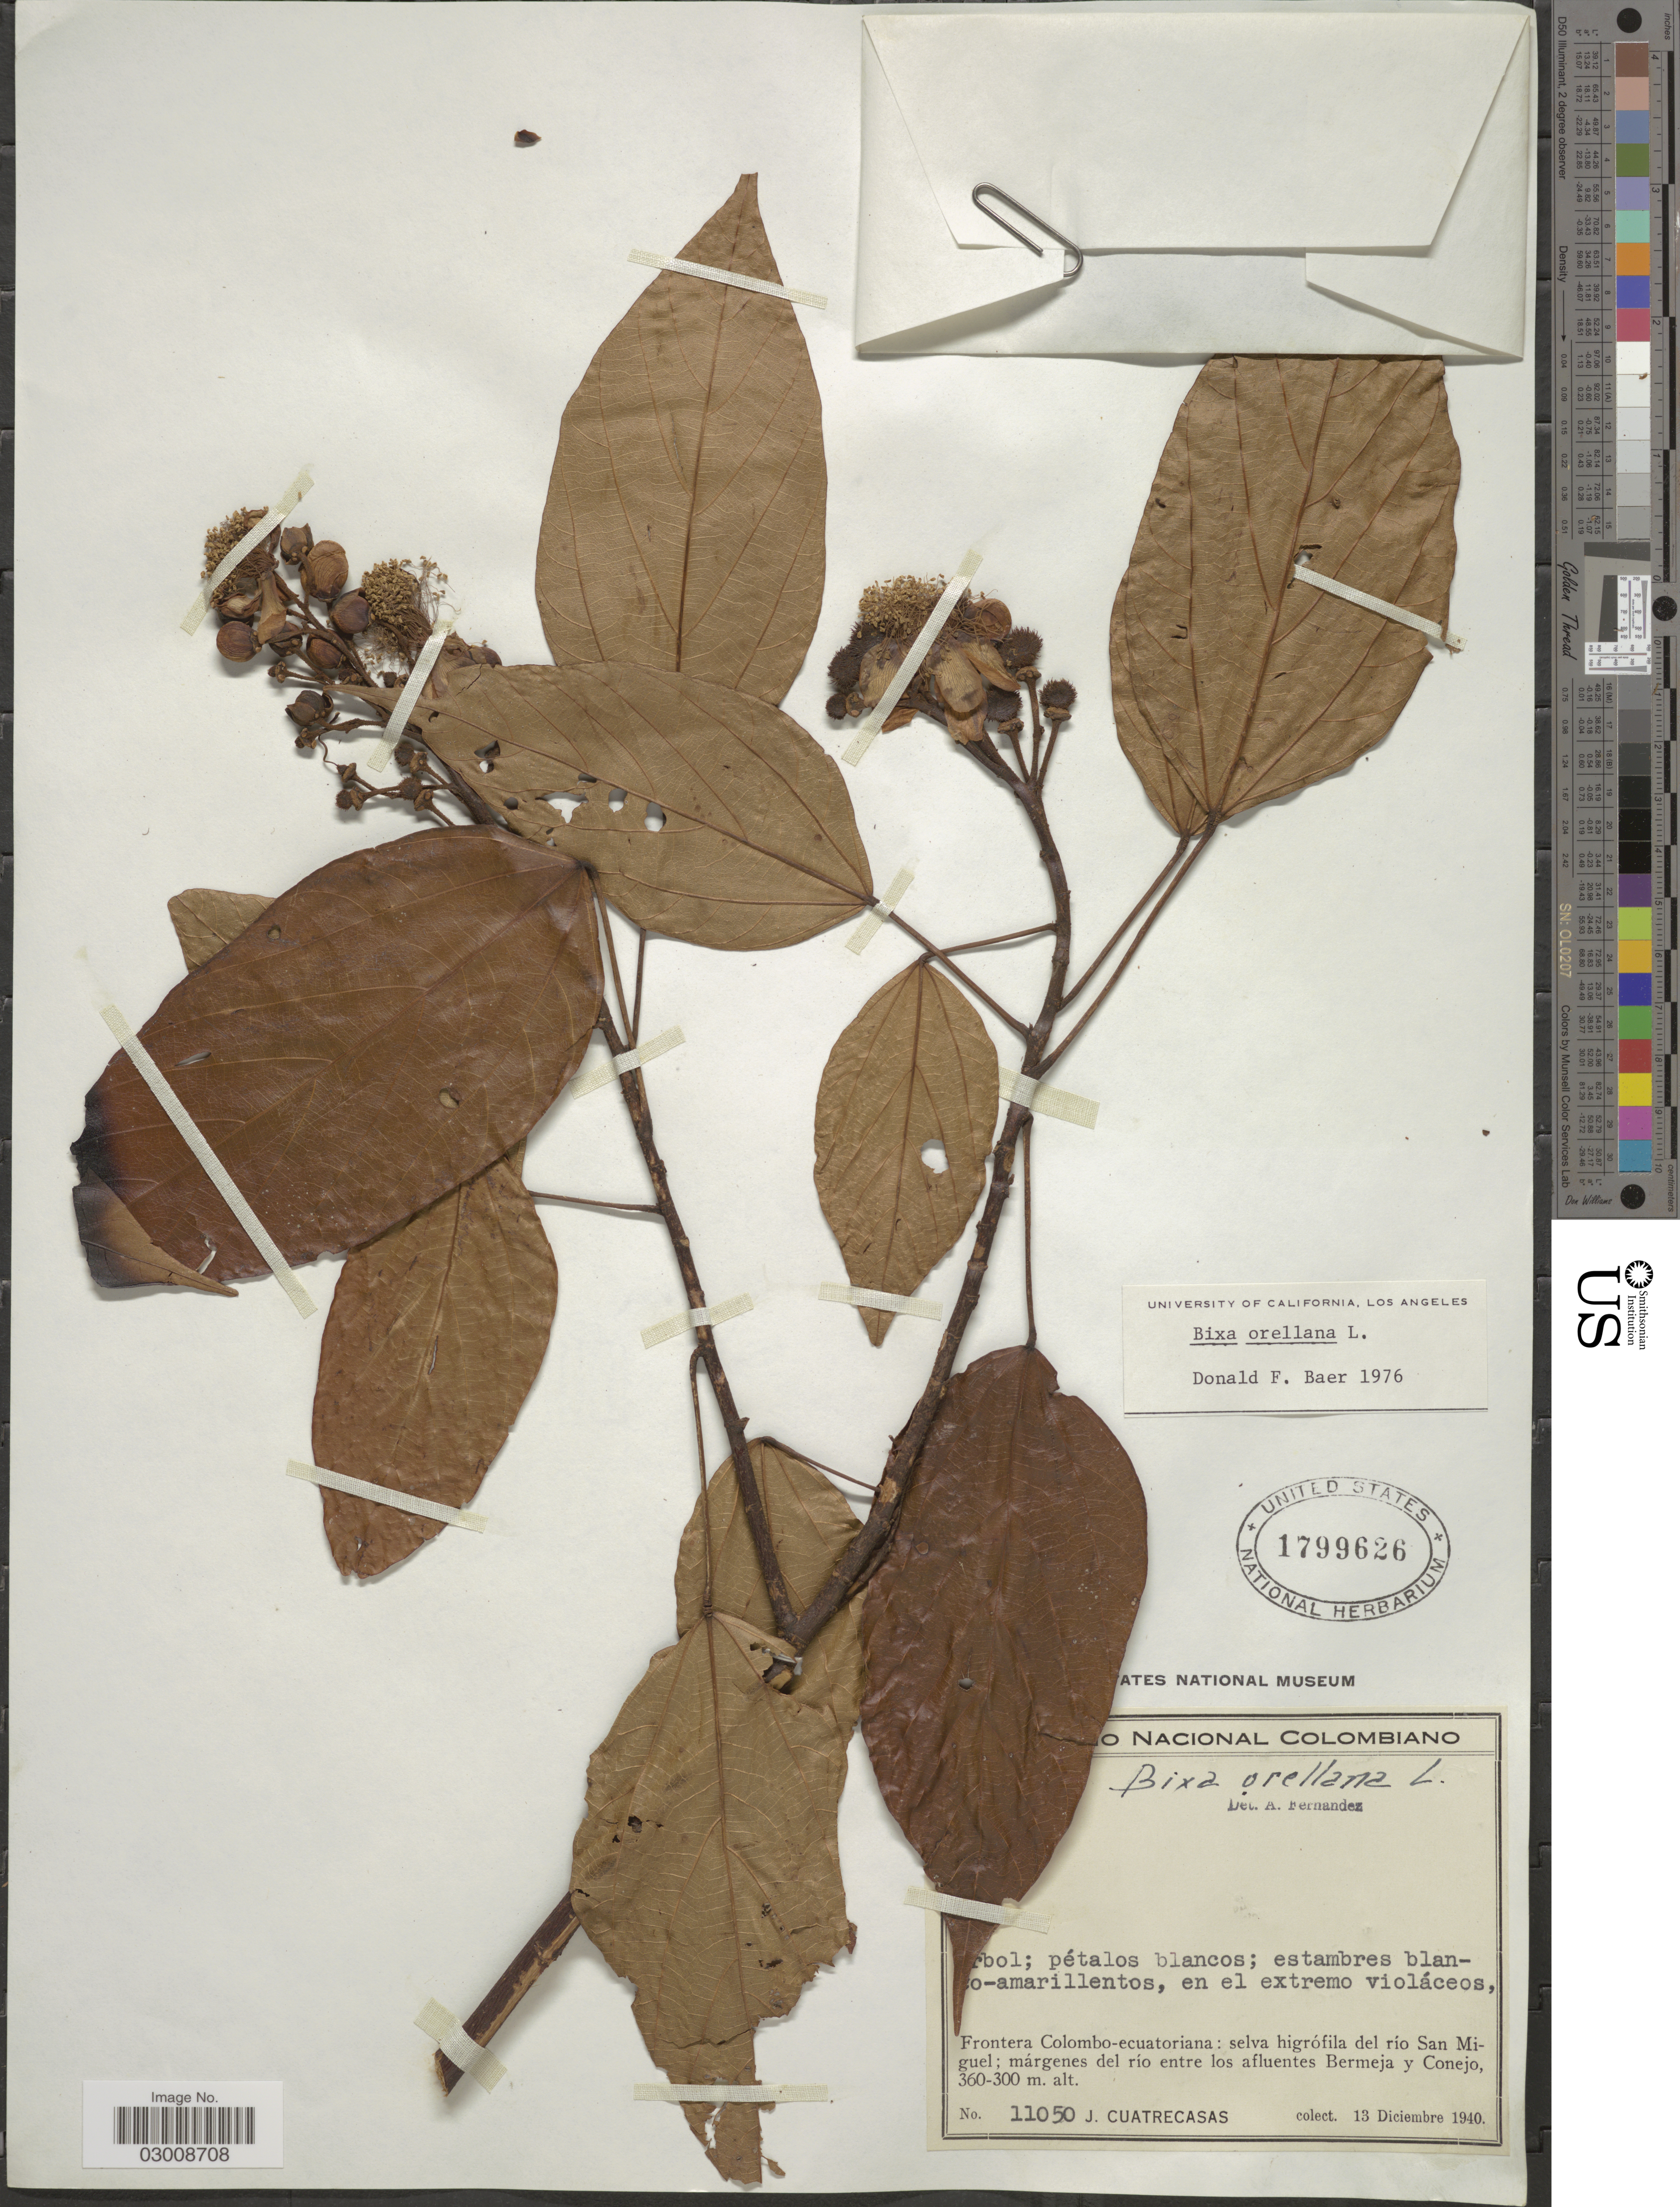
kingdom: Plantae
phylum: Tracheophyta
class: Magnoliopsida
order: Malvales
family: Bixaceae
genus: Bixa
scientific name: Bixa orellana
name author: L.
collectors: J. Cuatrecasas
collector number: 11050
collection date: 1940-12-13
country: Colombia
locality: Frontera Colombo-ecuatoriana: selva higrófila del río San Miguel; márgenes del río entre los afluentes Bermeja y Conejo.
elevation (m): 300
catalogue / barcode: US 1799626